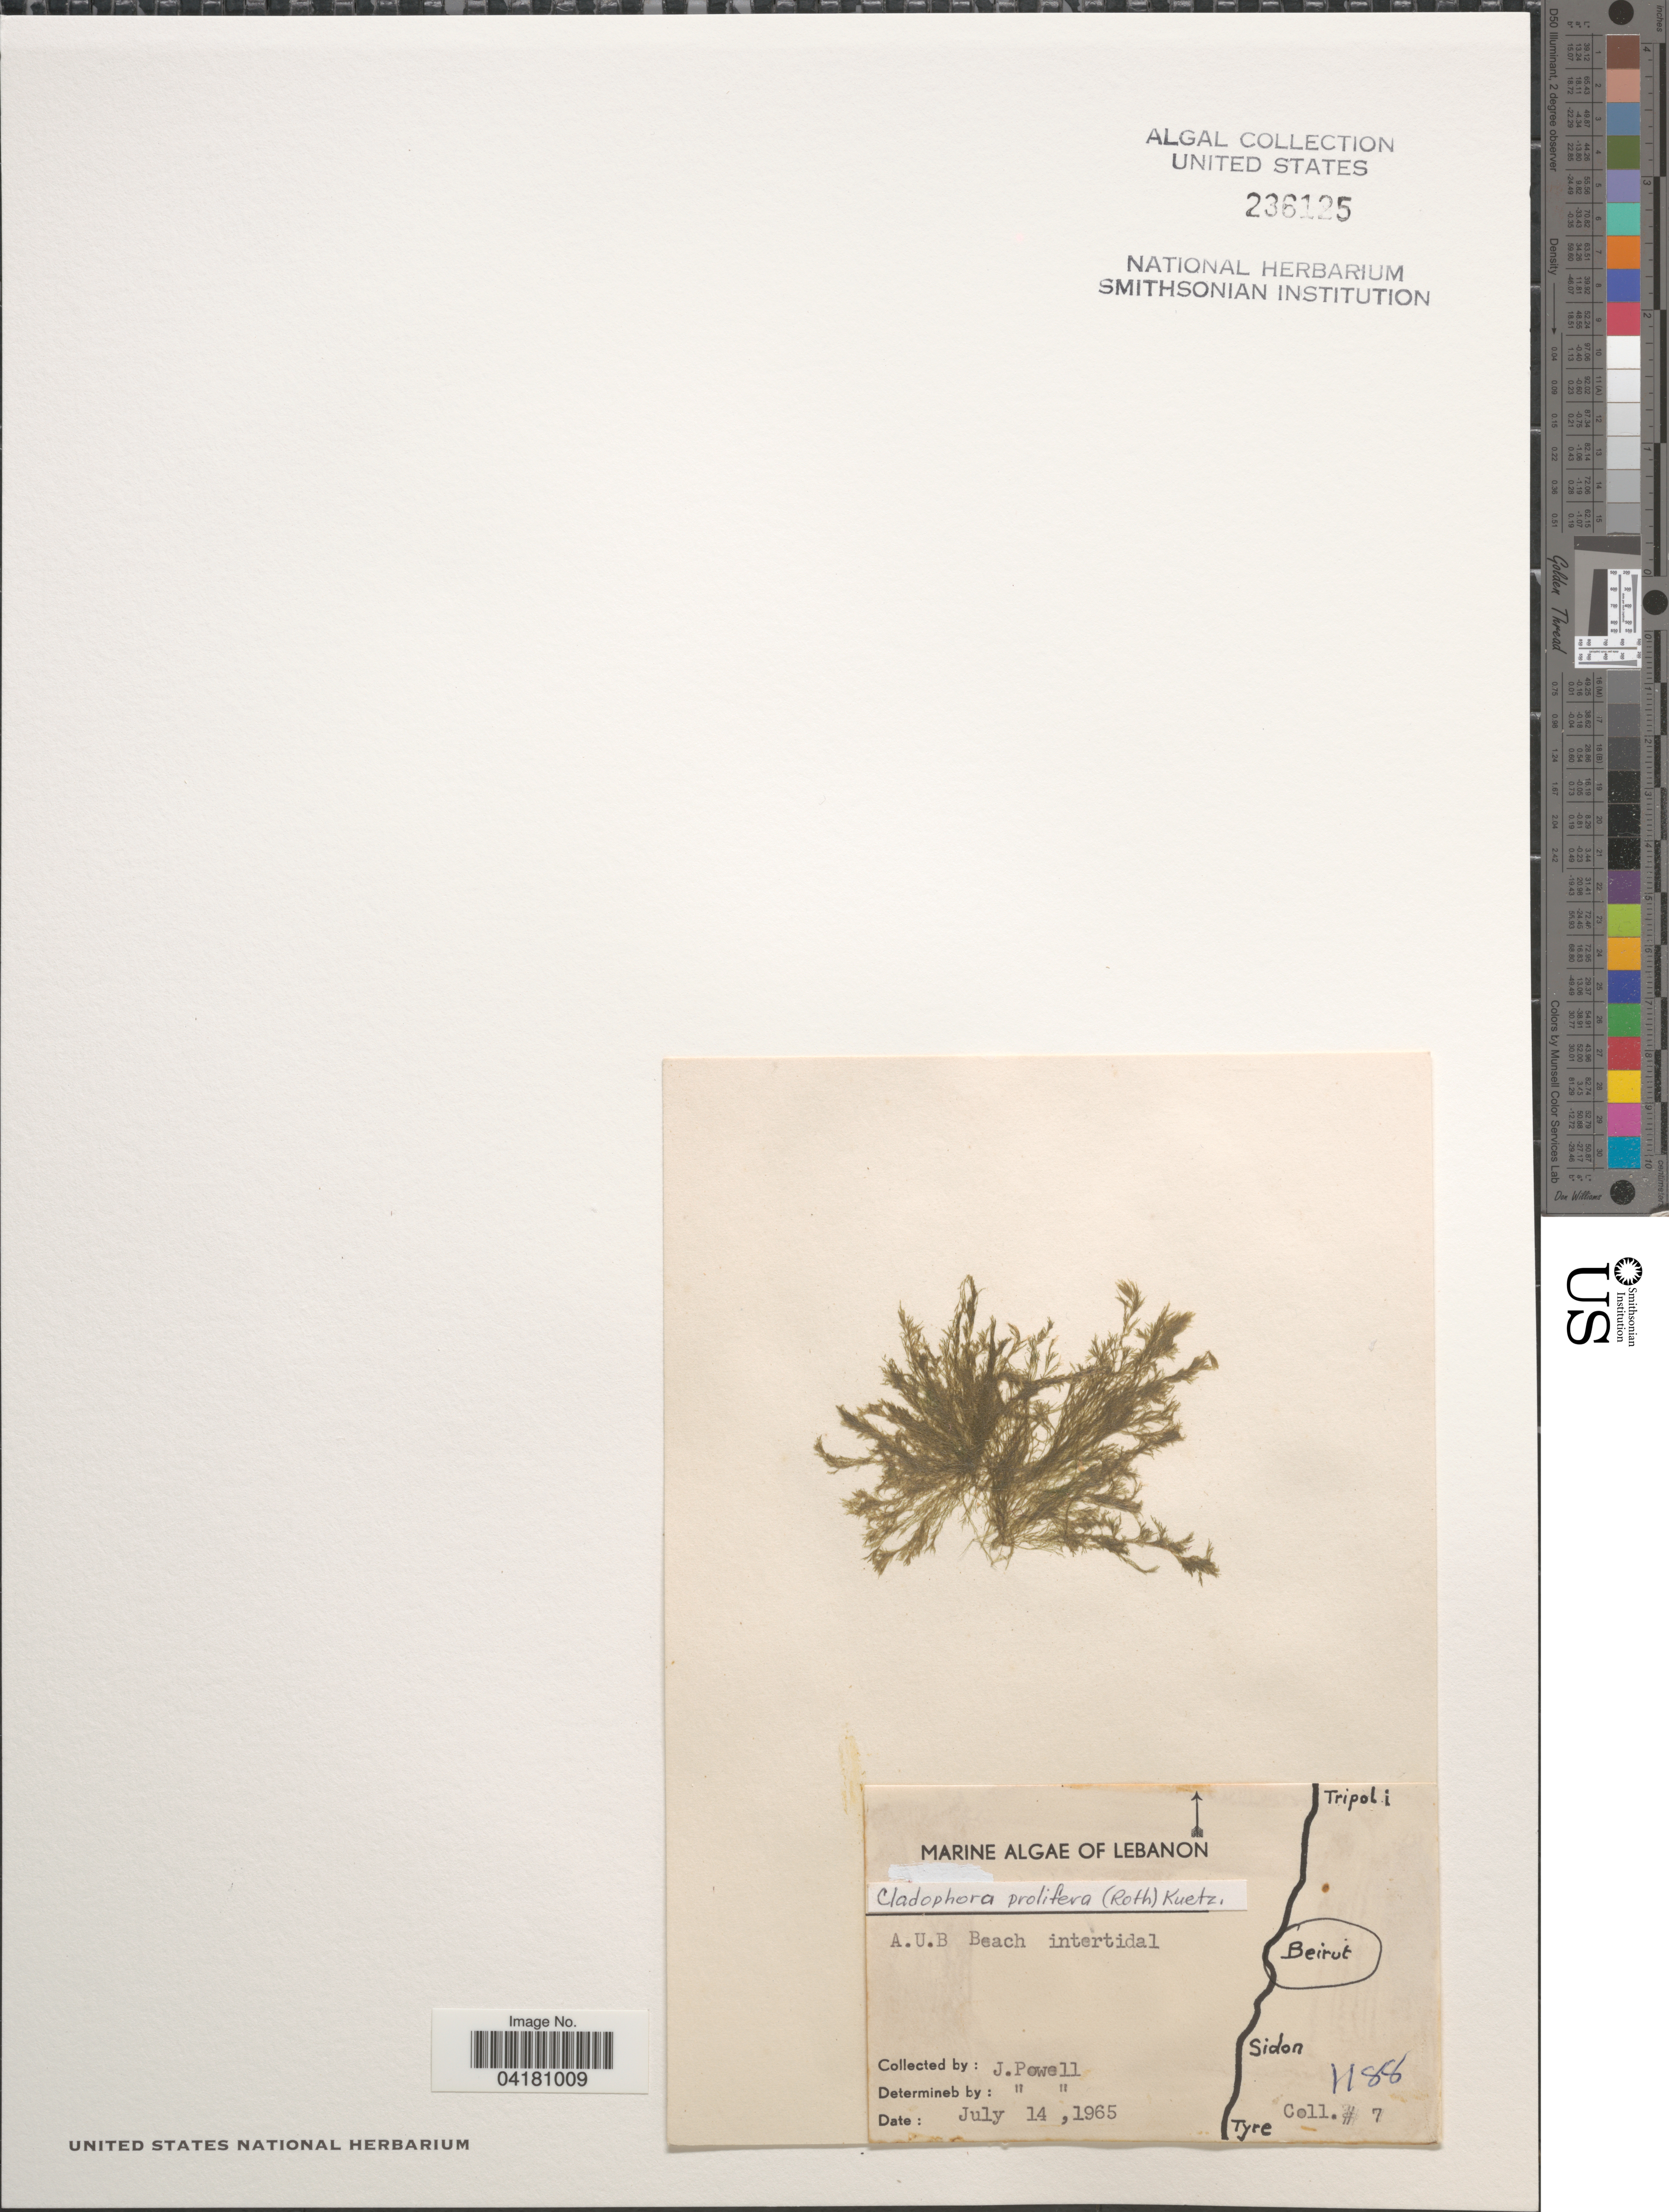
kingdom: Plantae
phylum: Chlorophyta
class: Ulvophyceae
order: Cladophorales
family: Cladophoraceae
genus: Cladophora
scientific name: Cladophora prolifera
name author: (Roth) Kütz.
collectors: J. Powell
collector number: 7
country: Lebanon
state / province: Beyrouth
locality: Beirut. A.U.B Beach intertidal.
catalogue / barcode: US 236125